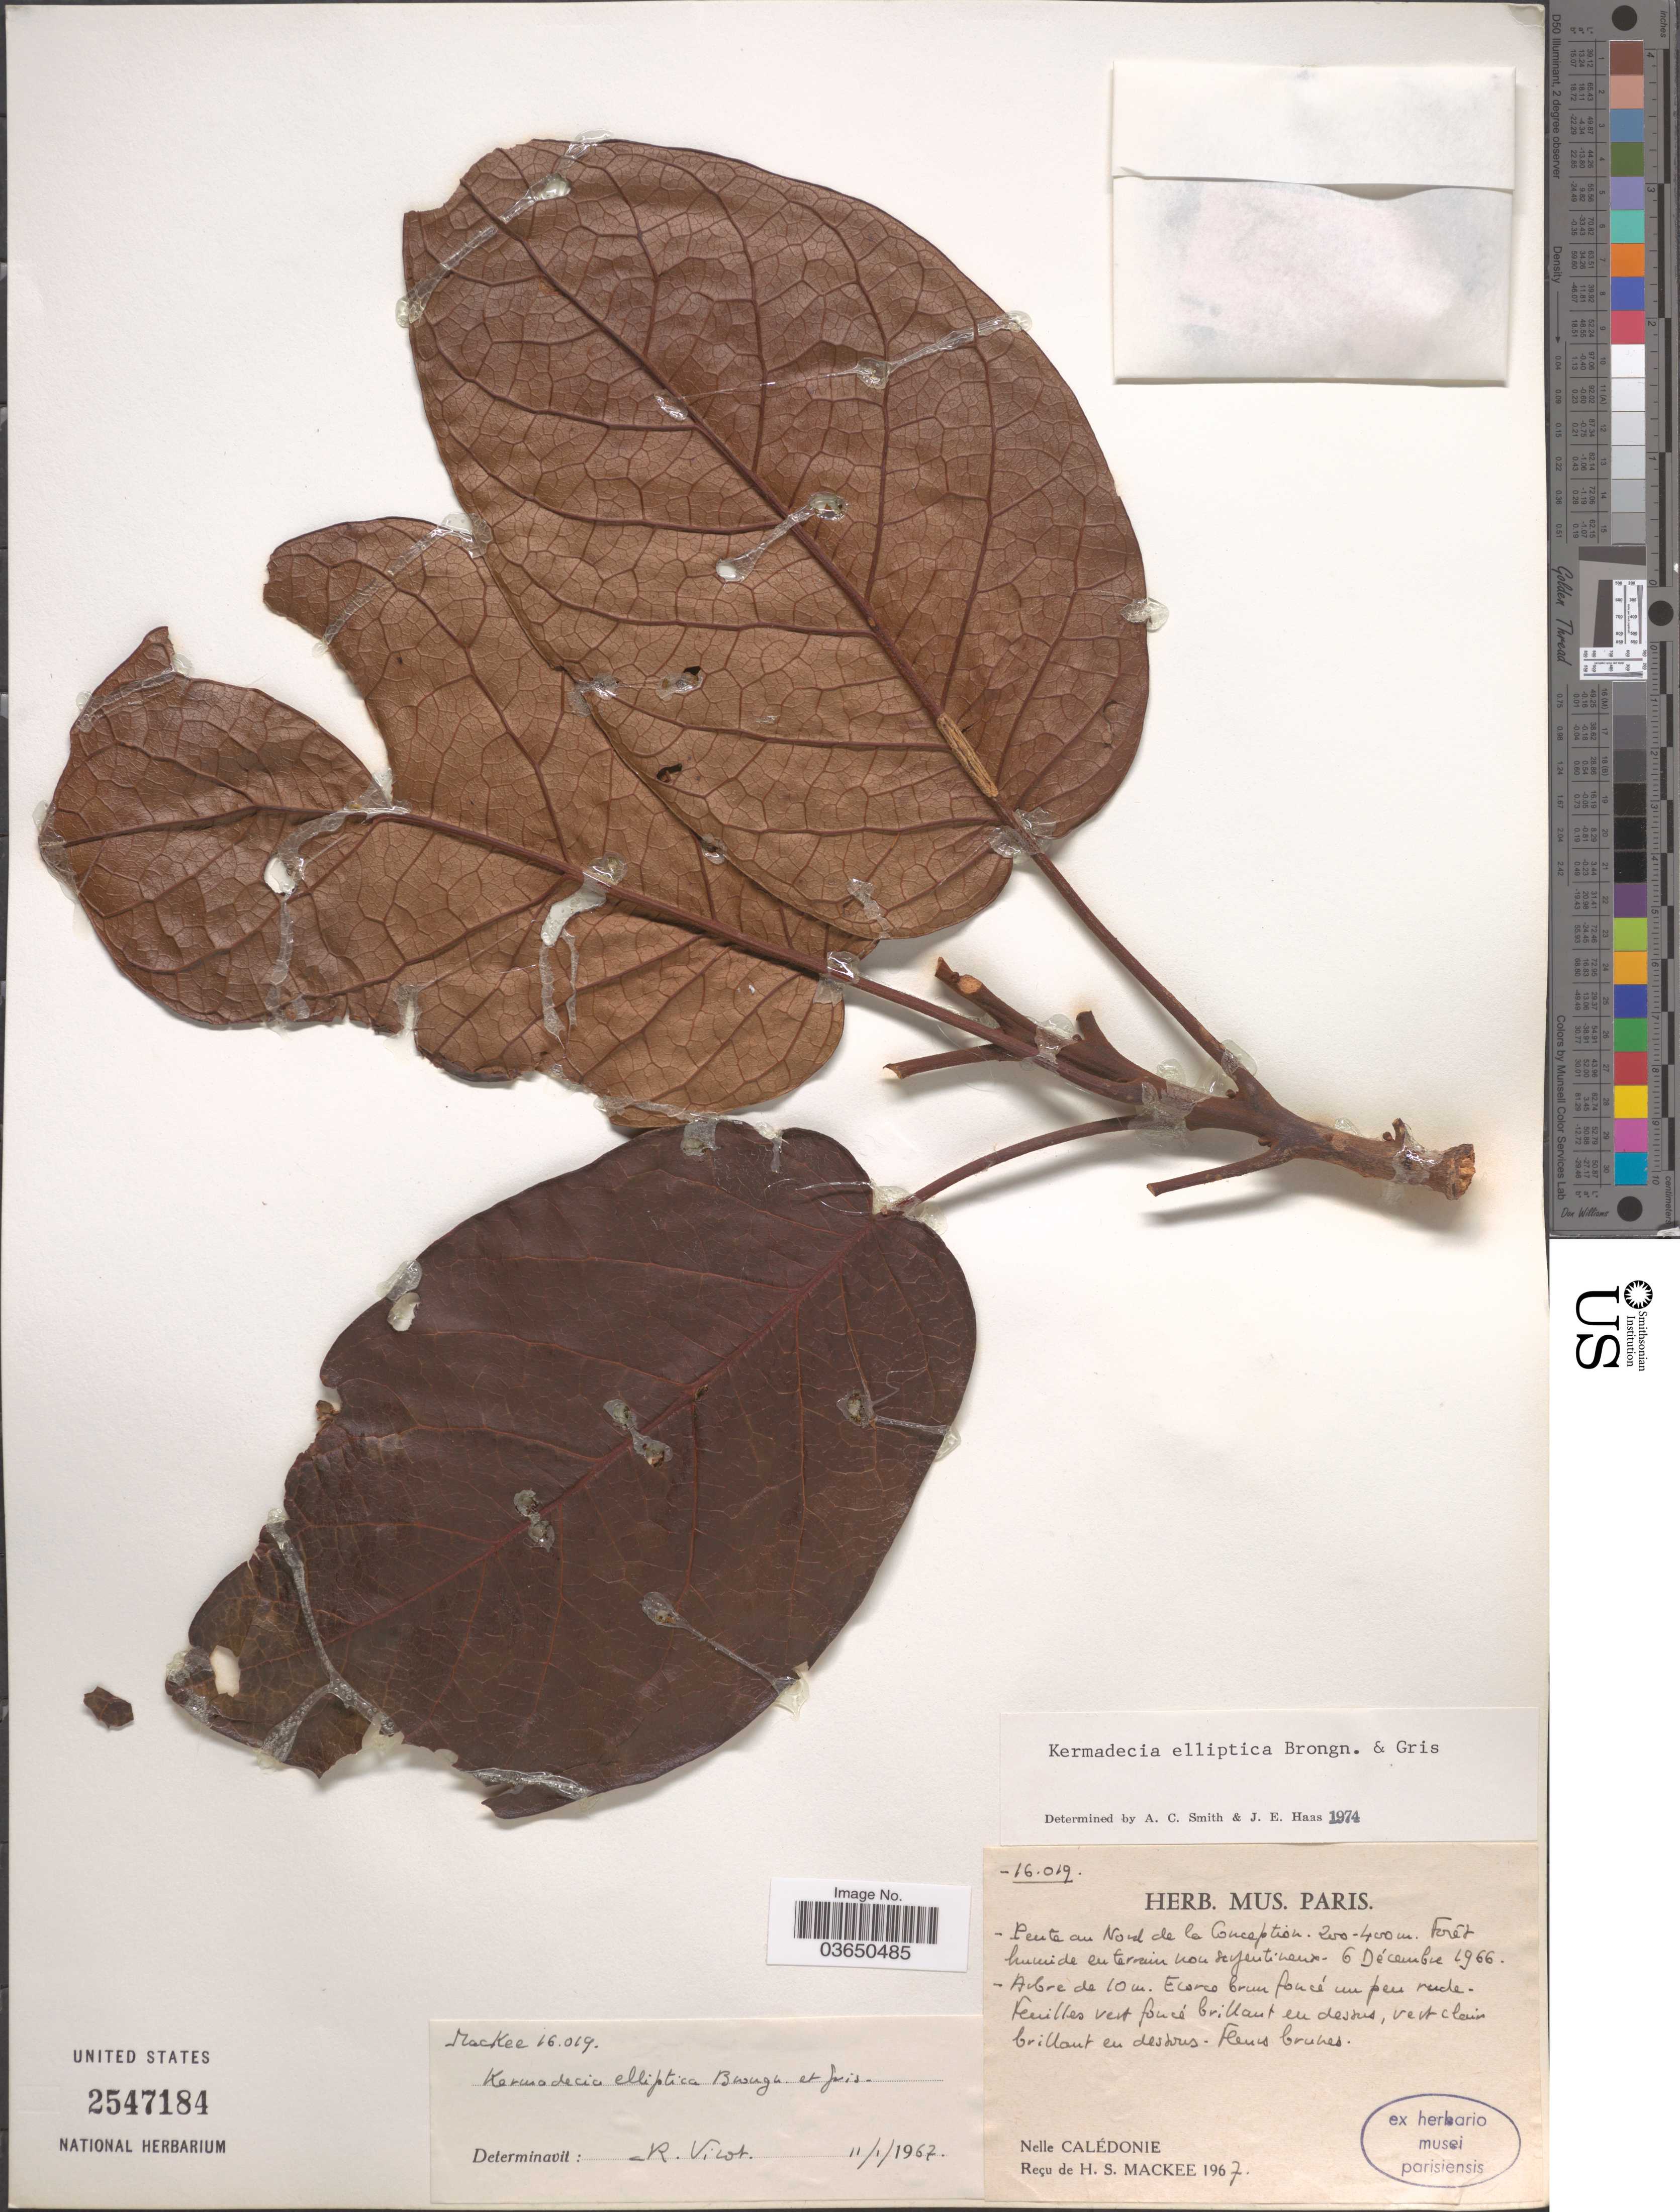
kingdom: Plantae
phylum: Tracheophyta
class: Magnoliopsida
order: Proteales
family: Proteaceae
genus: Kermadecia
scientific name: Kermadecia elliptica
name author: Brongn. & Gris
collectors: H. Mackee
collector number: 16019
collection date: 1966-12-06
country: New Caledonia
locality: Pente au Nord de la Conception.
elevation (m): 200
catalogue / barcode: US 2547184